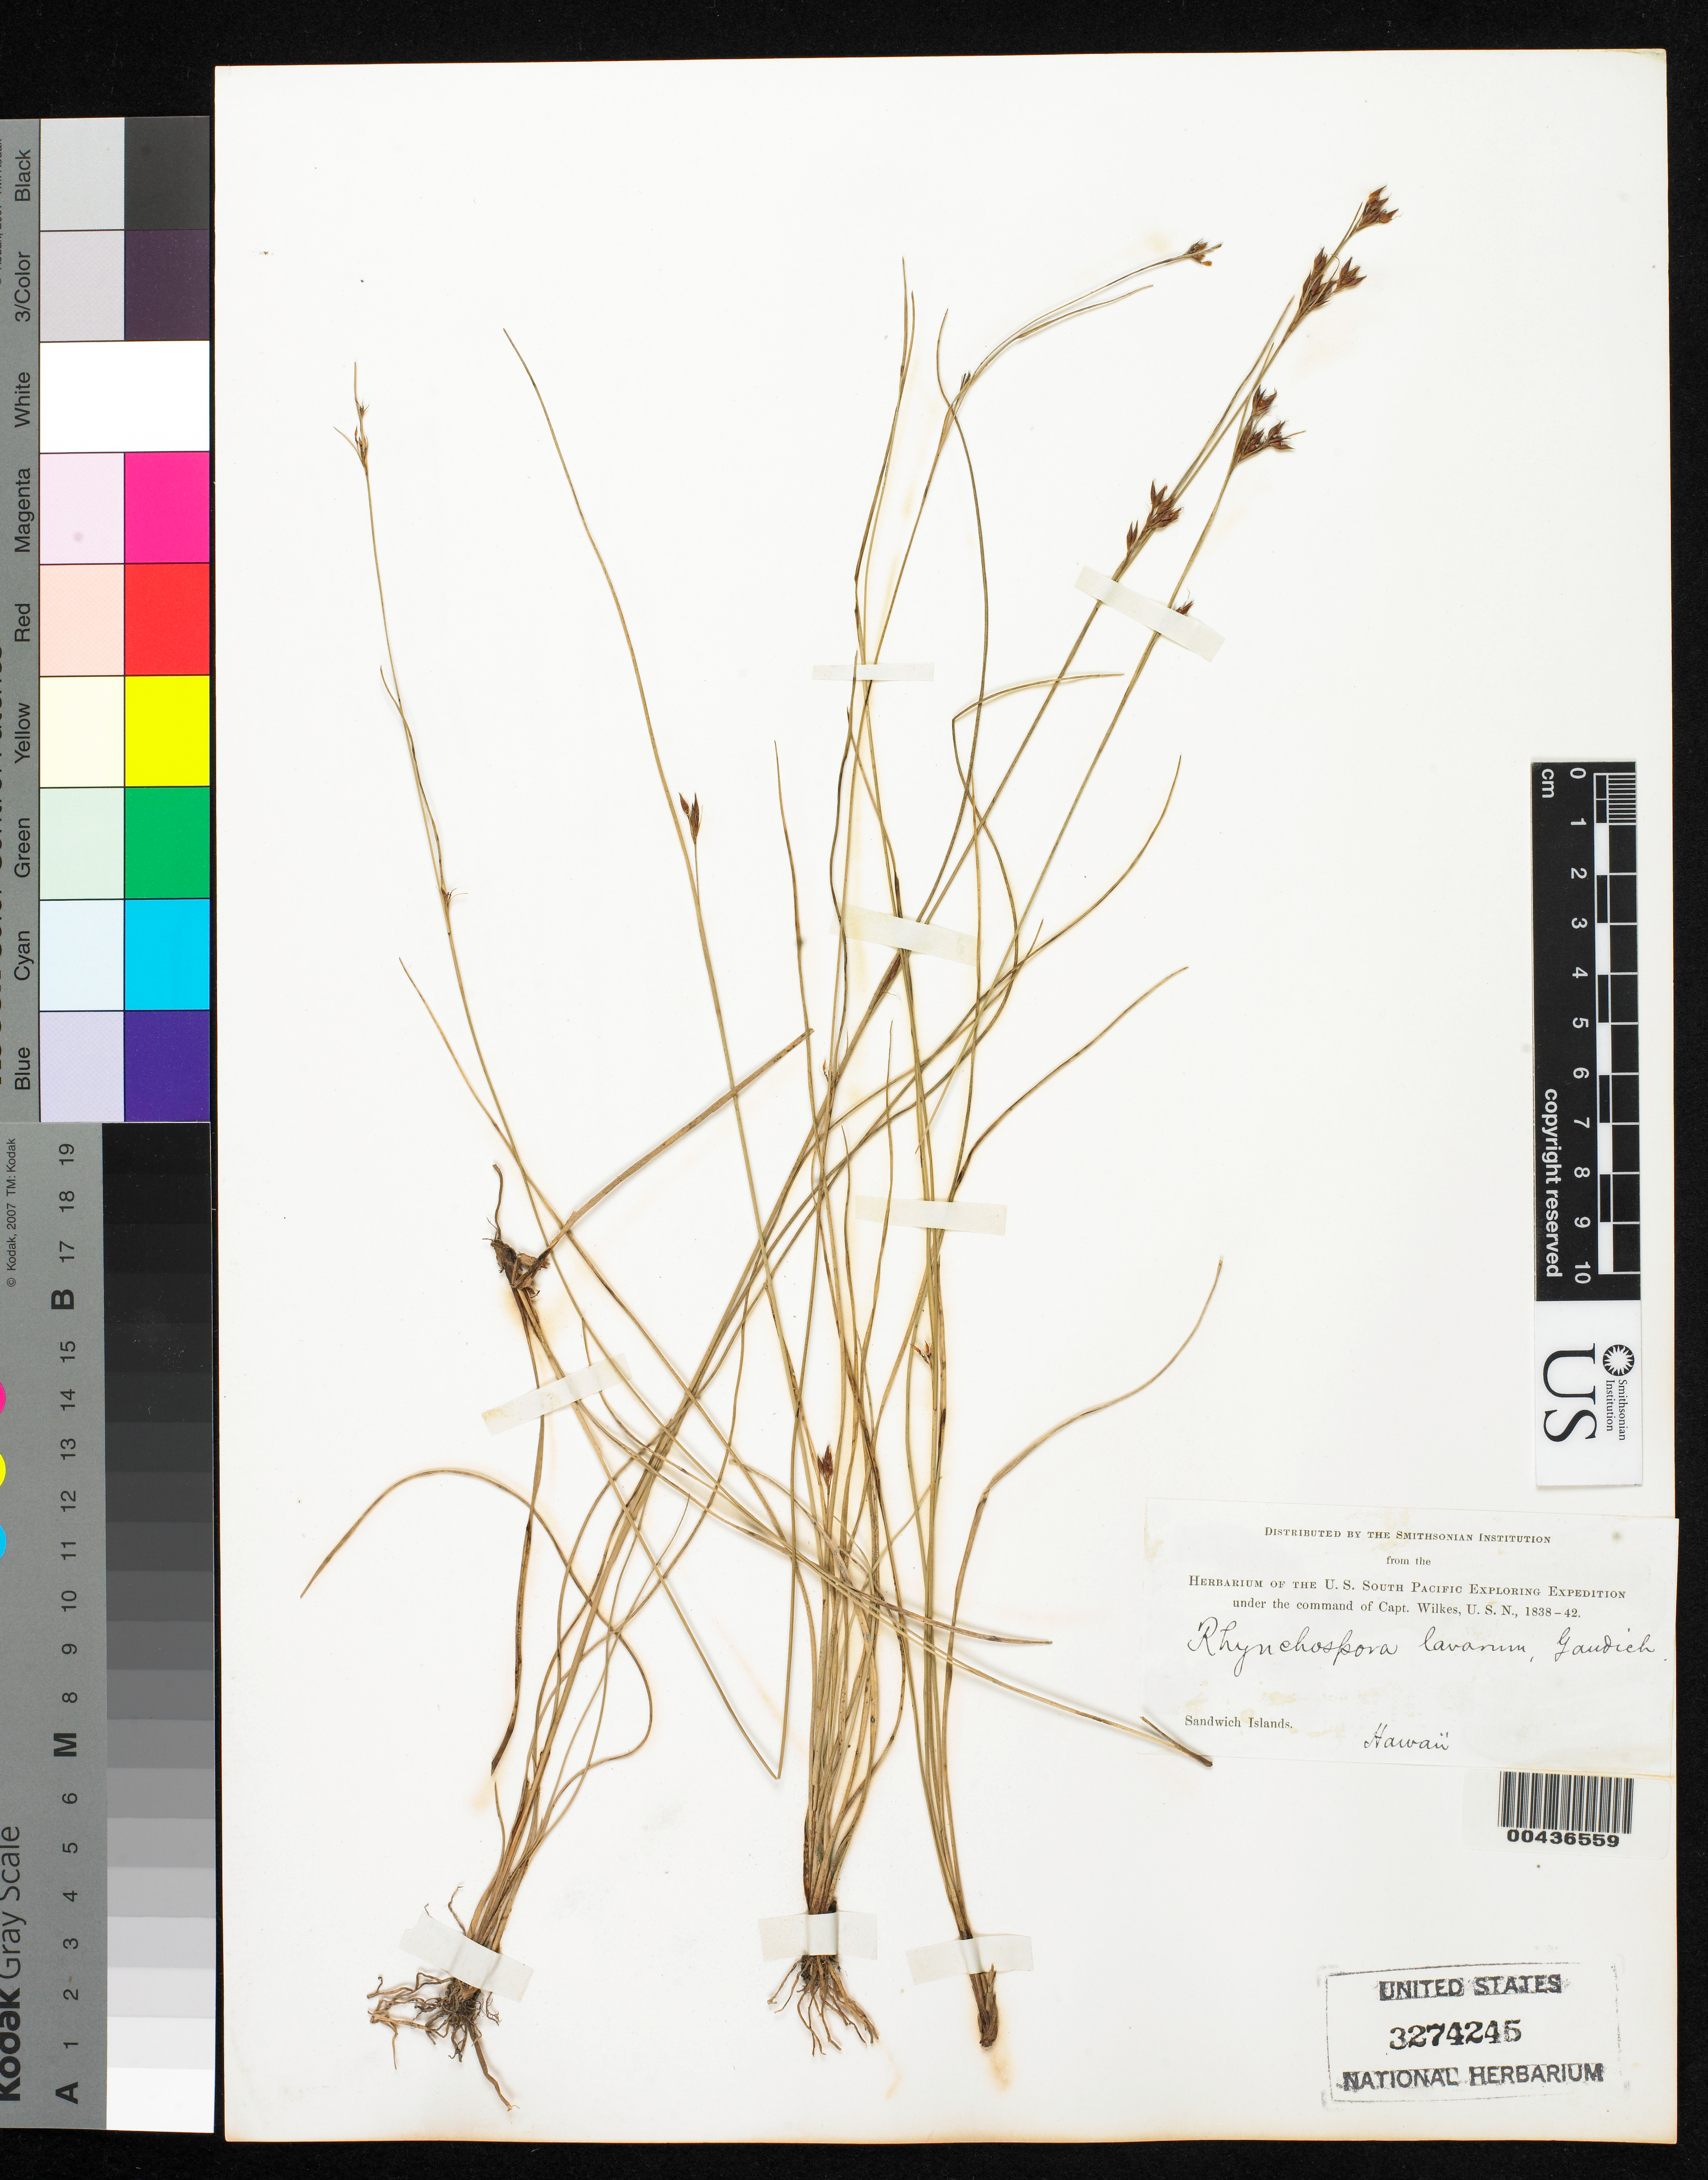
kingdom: Plantae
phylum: Tracheophyta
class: Liliopsida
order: Poales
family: Cyperaceae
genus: Rhynchospora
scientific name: Rhynchospora rugosa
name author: (Vahl) Gale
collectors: Wilkes Explor. Exped.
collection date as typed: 1838 to -- --- 1842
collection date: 1838/1842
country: United States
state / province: Hawaii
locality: Sandwich Islands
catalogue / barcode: US 3274245